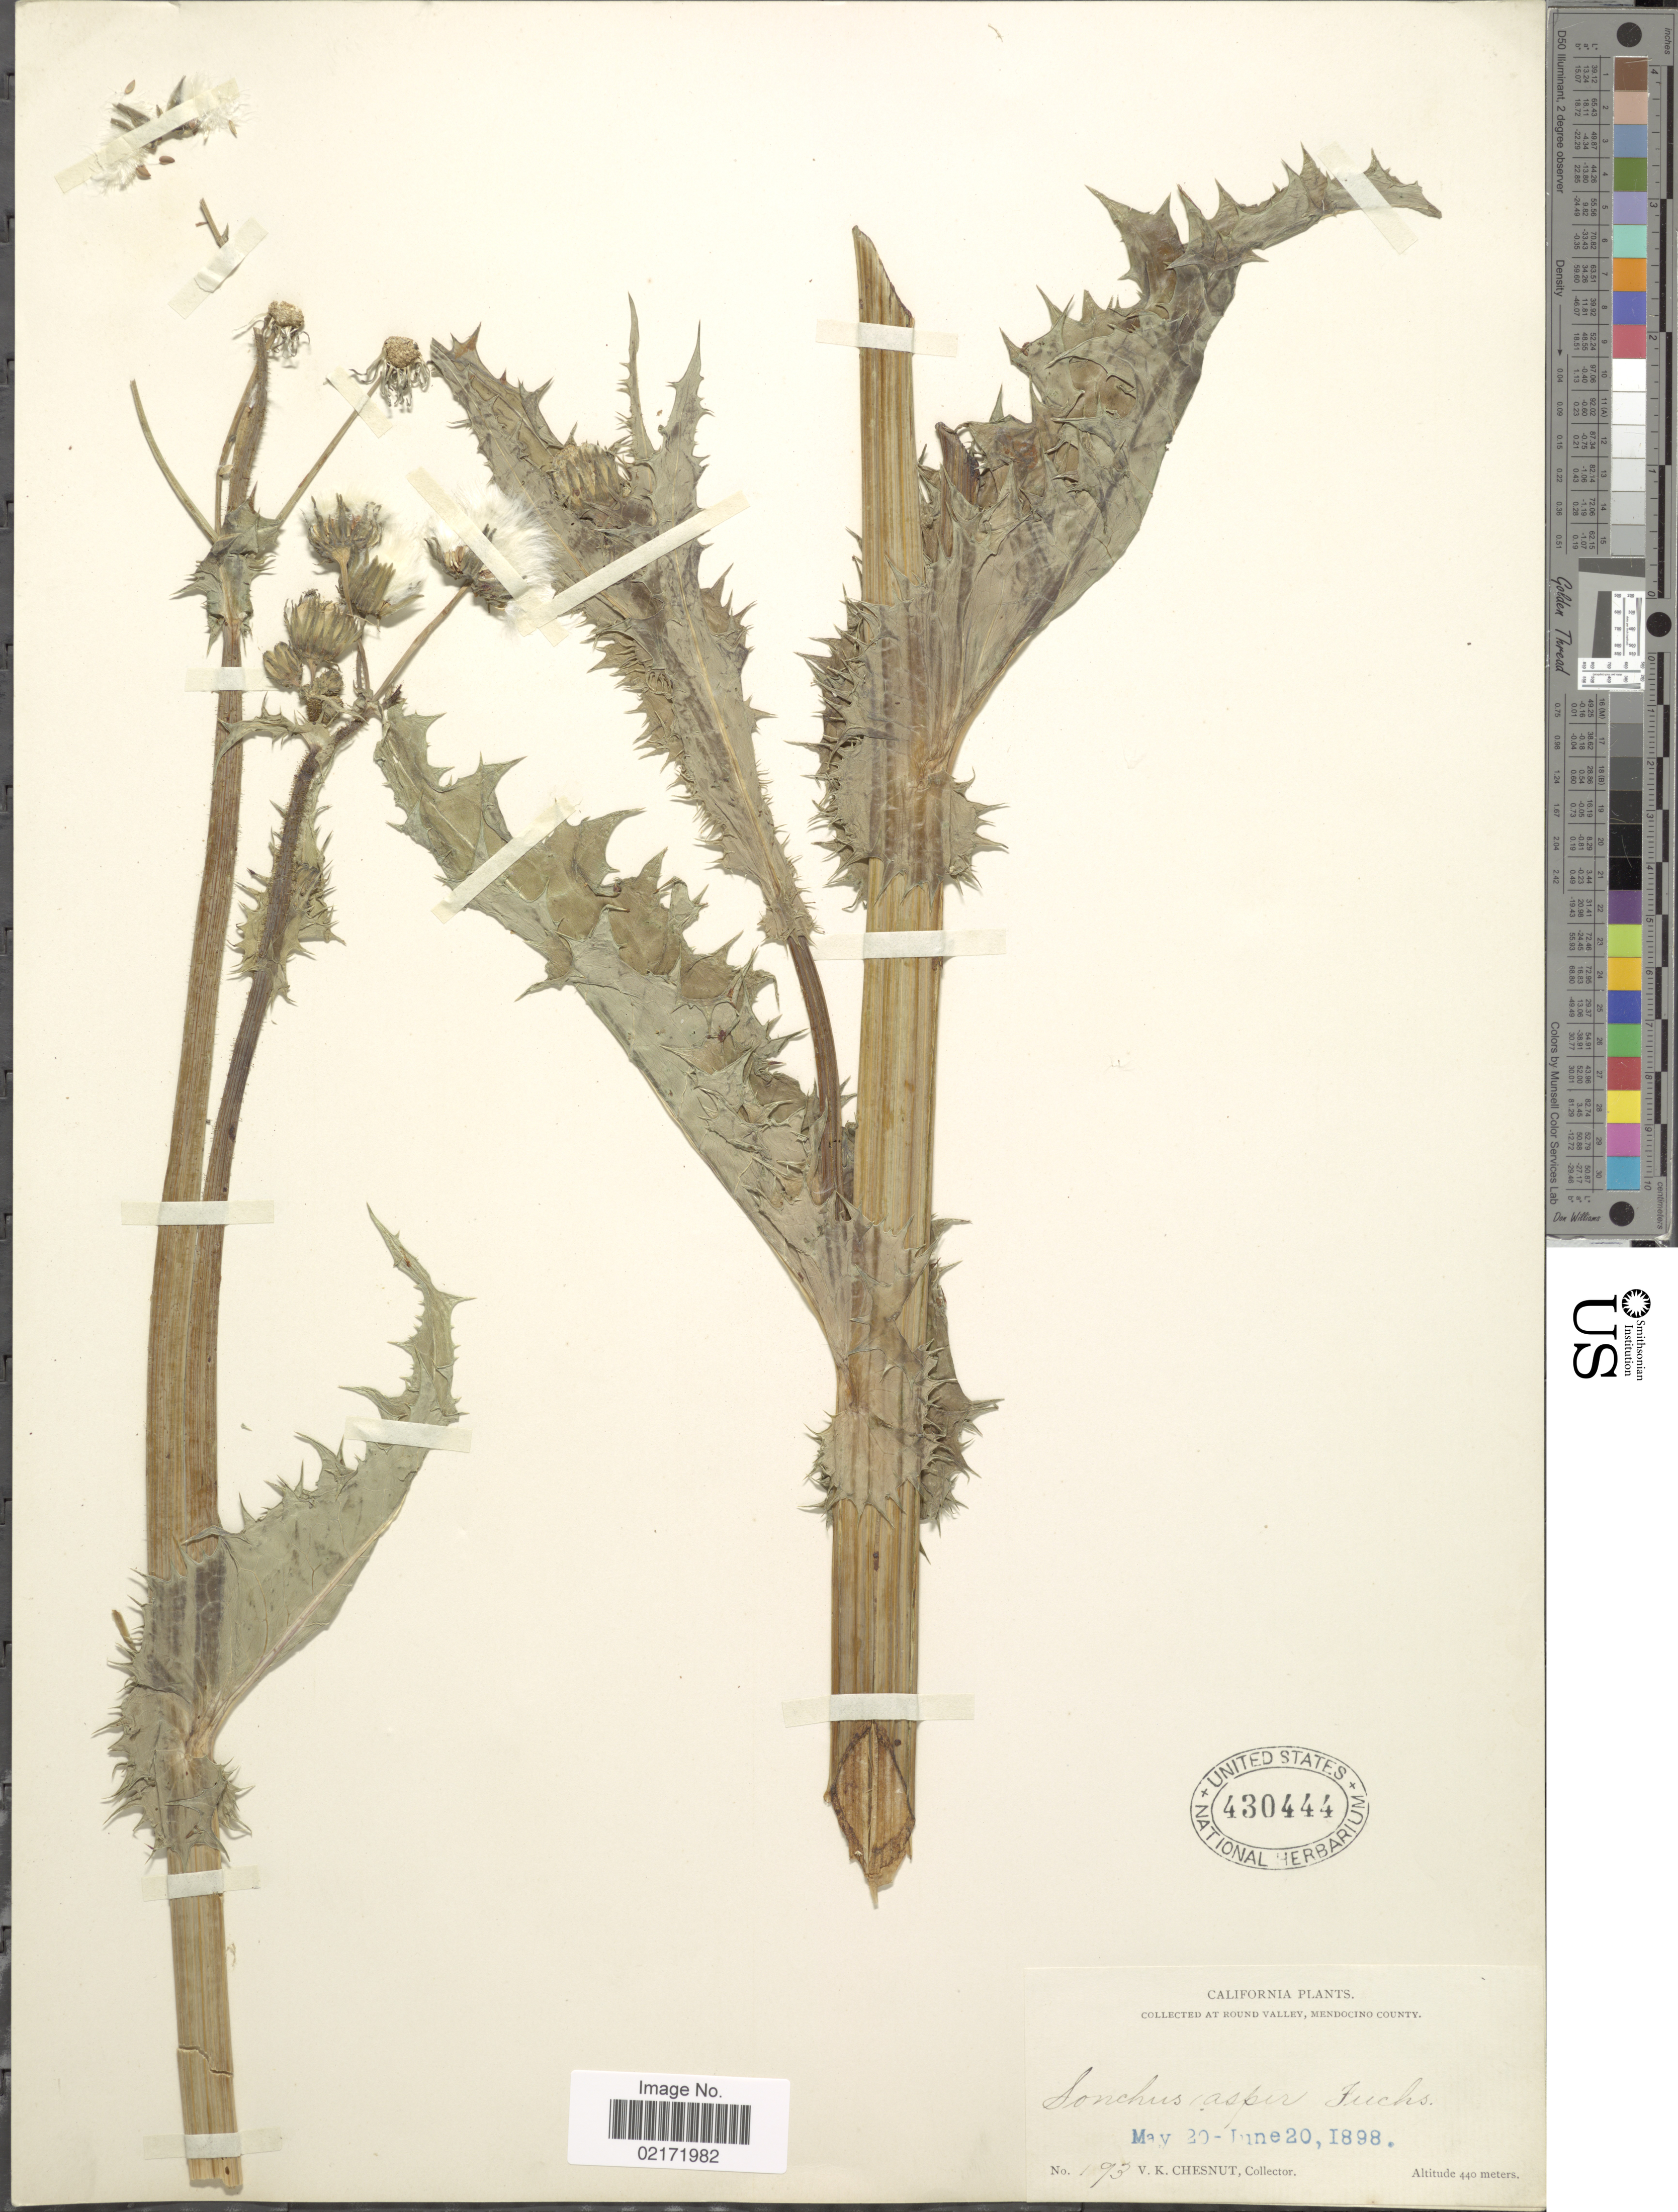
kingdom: Plantae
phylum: Tracheophyta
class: Magnoliopsida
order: Asterales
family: Asteraceae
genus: Sonchus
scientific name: Sonchus asper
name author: (L.) Hill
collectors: V. K. Chesnut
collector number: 193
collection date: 1898-05-20/1898-06-20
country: United States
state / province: California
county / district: Mendocino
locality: At Round Valley, Mendocino County.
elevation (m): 440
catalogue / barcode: US 430444